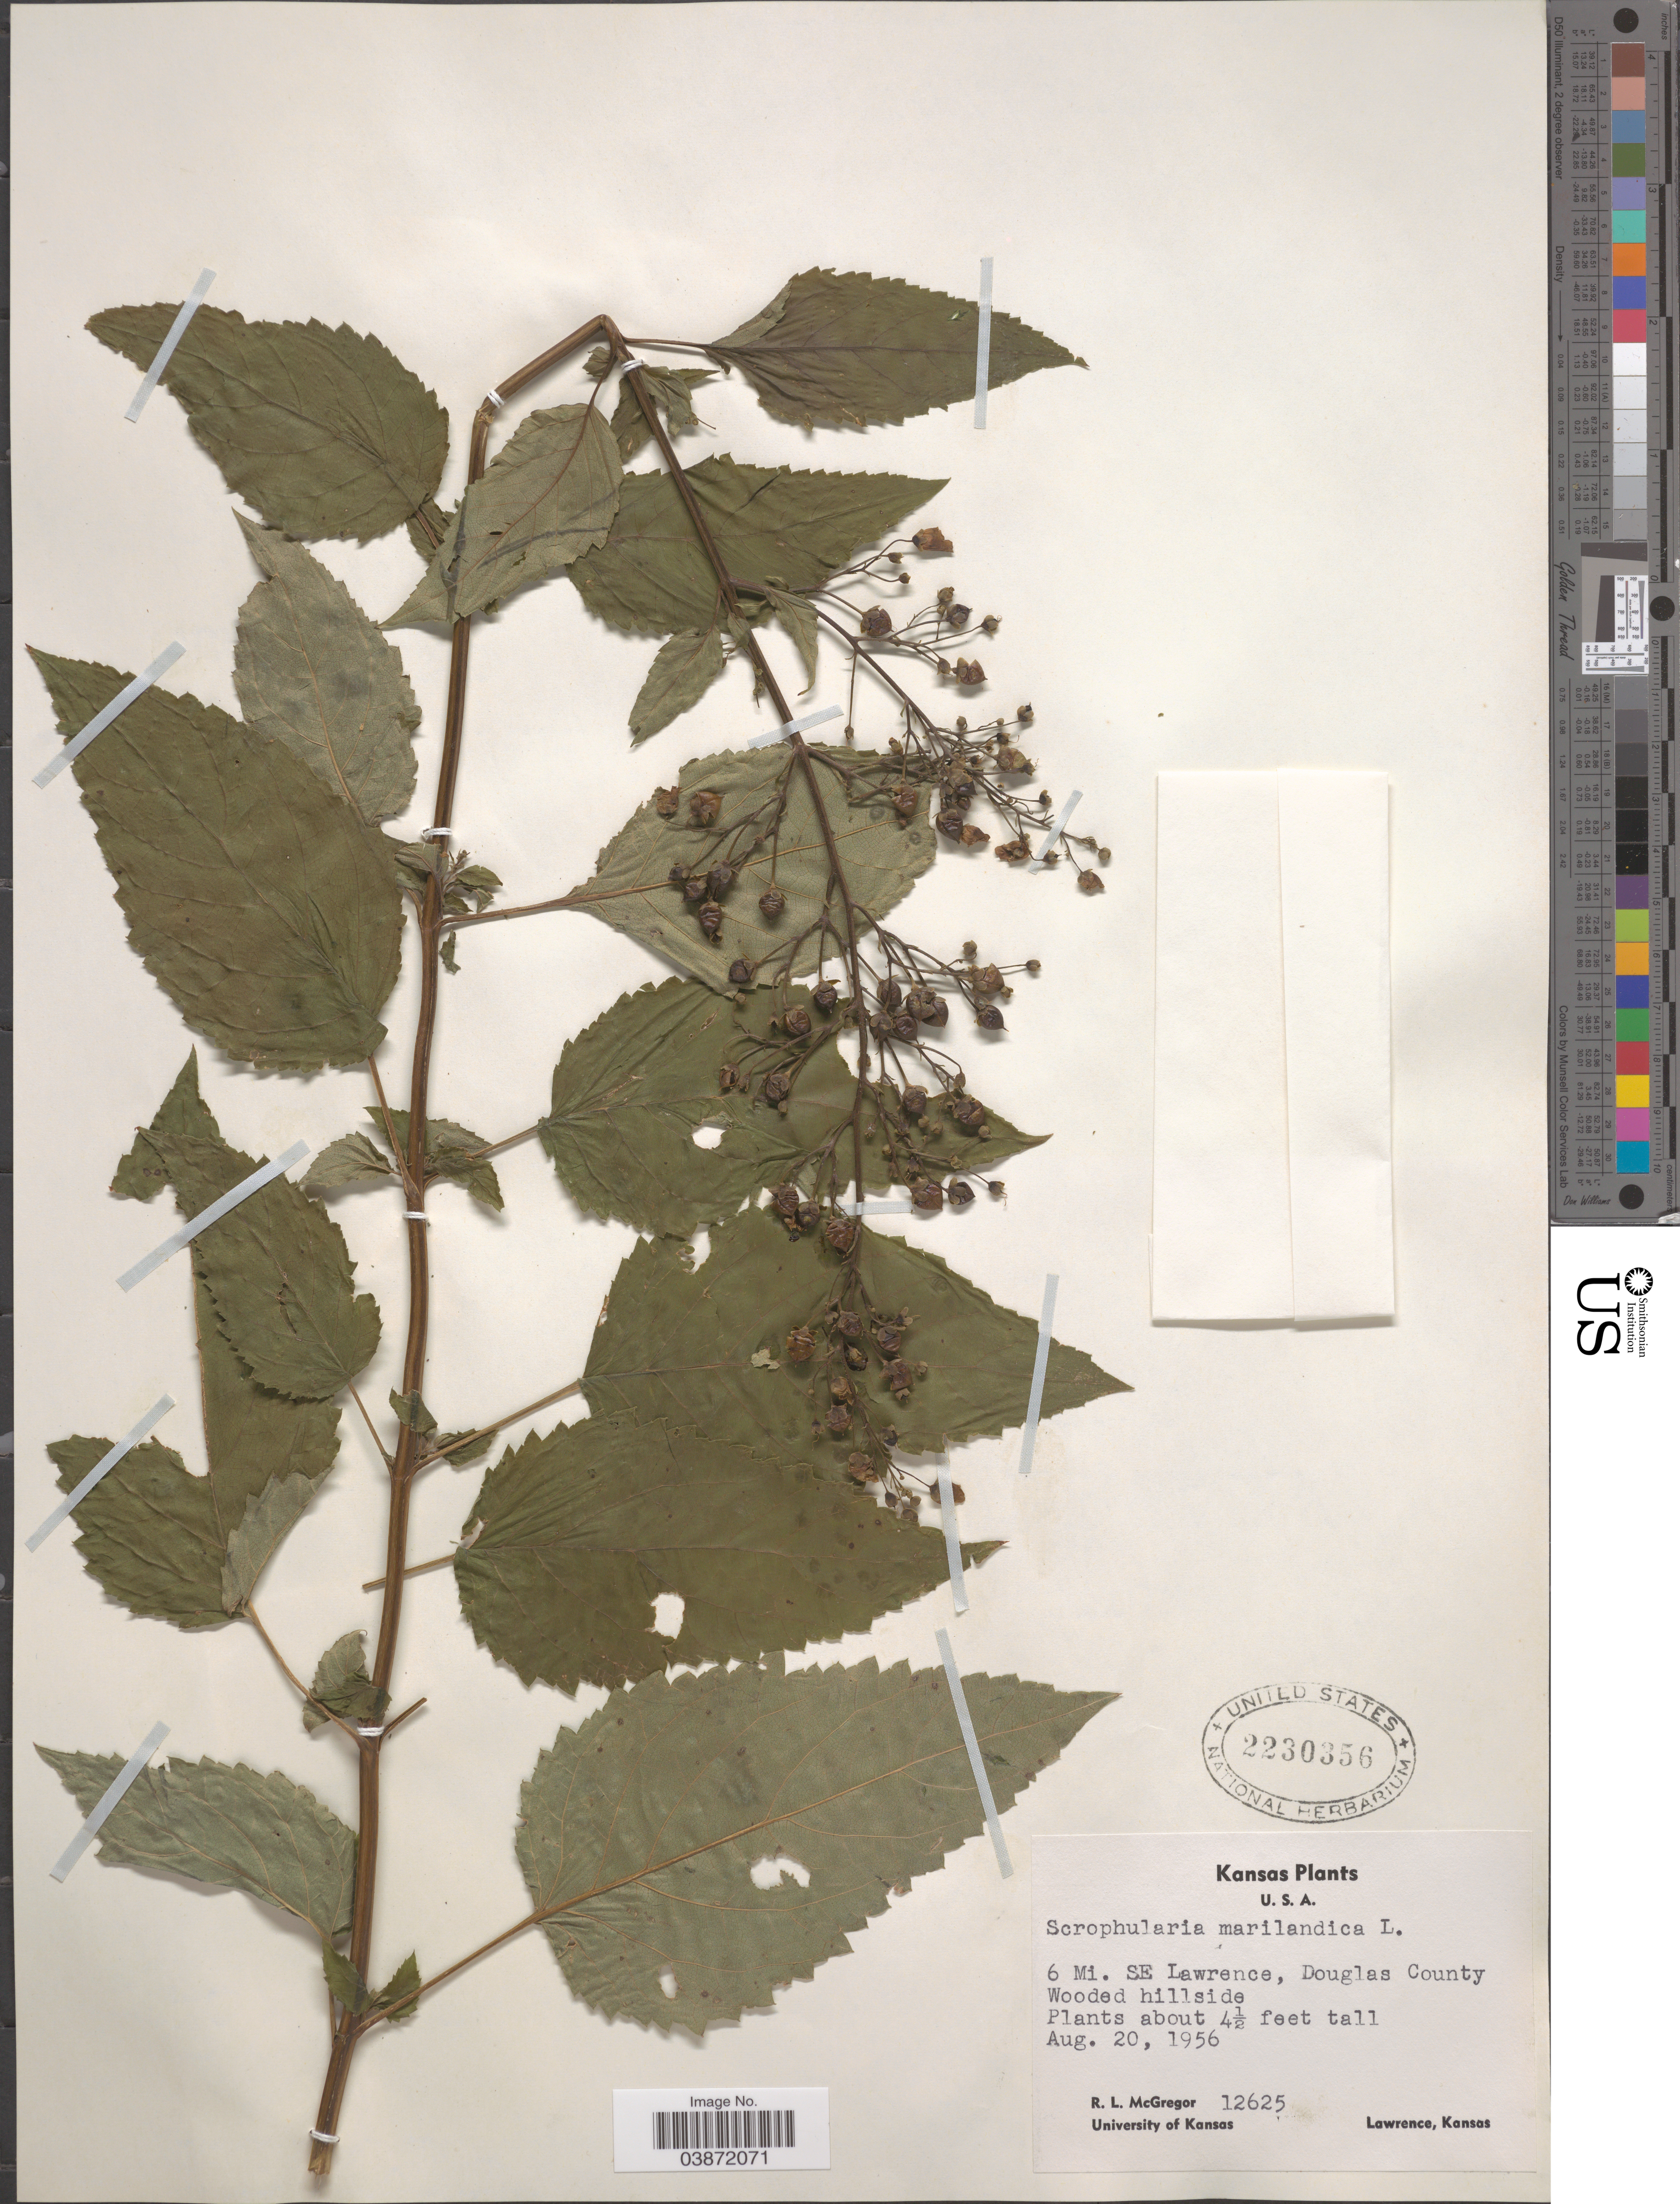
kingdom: Plantae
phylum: Tracheophyta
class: Magnoliopsida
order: Lamiales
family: Scrophulariaceae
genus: Scrophularia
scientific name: Scrophularia marilandica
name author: L.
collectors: R. McGregor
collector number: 12625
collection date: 1956-08-20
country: United States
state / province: Kansas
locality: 6 Mi. SE Lawrence, Douglas County.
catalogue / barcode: US 2230356